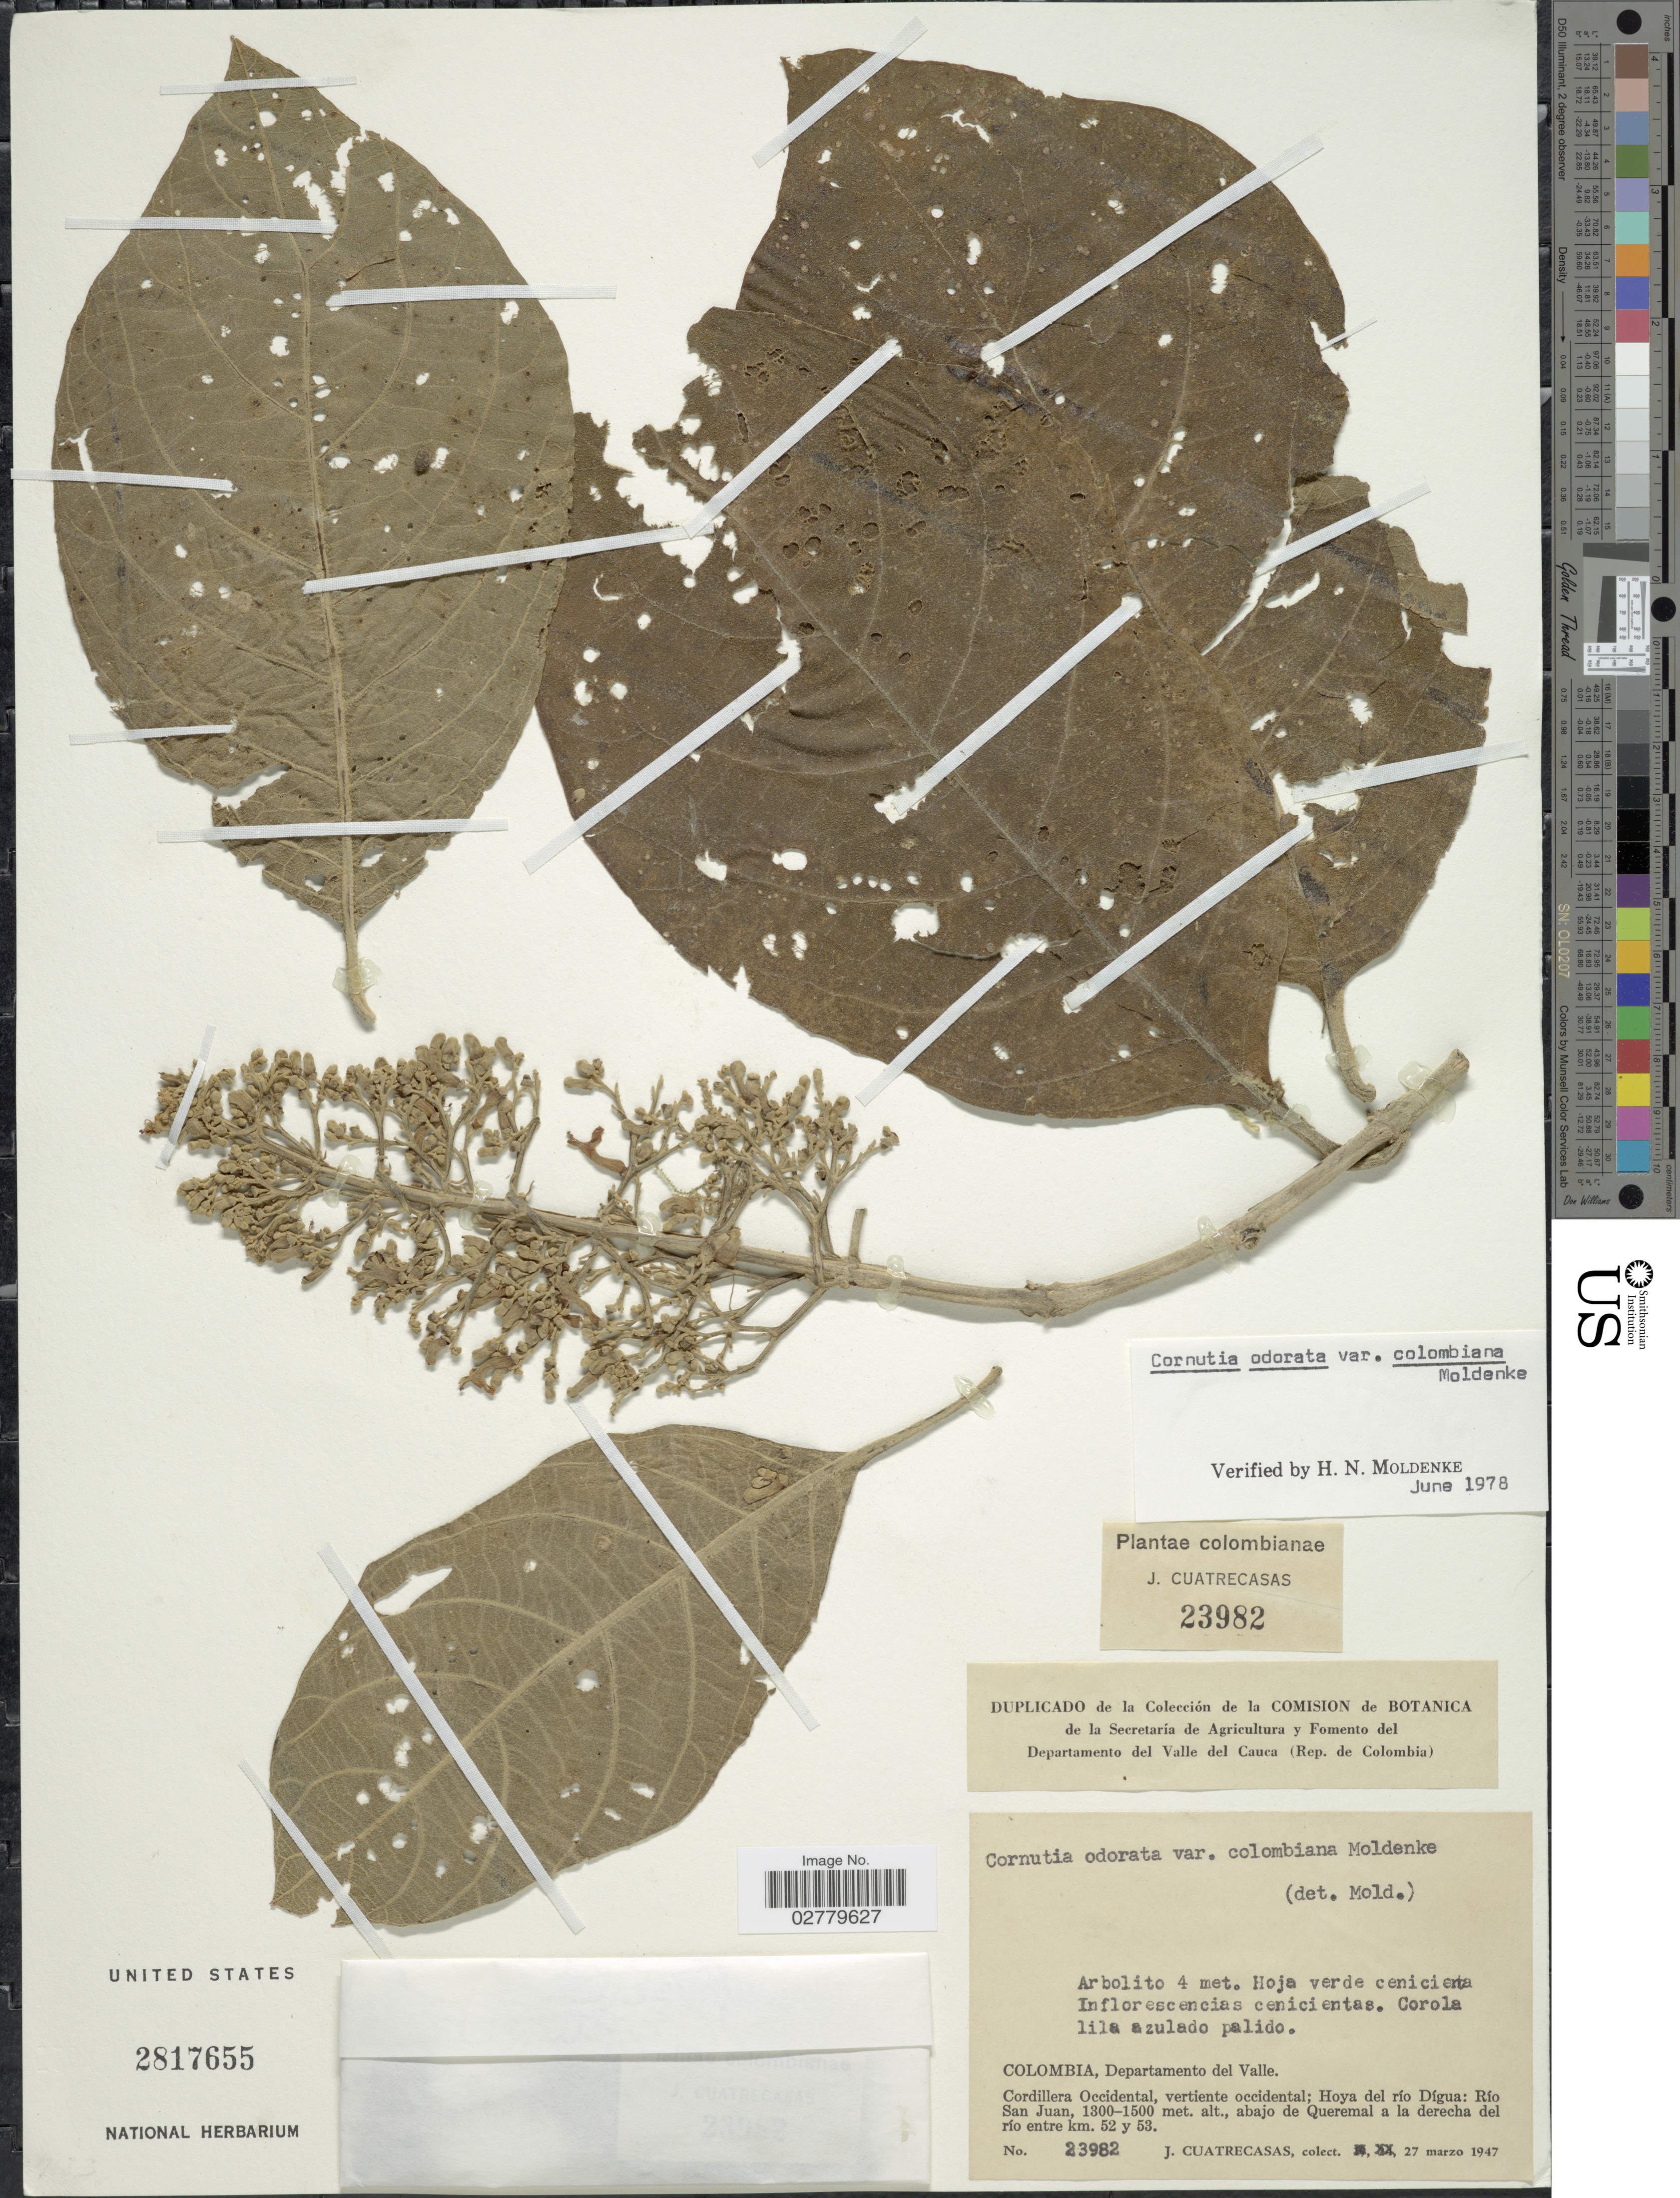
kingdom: Plantae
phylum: Tracheophyta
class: Magnoliopsida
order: Lamiales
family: Lamiaceae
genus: Cornutia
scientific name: Cornutia odorata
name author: (Poepp.) Schauer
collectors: J. Cuatrecasas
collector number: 23982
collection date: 1947-03-27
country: Colombia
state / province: Valle del Cauca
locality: Departamento del Valle. Cordillera Occidental, vertiente occidental; Hoya del río Dígua: Río San Juan. abajo de Queremal a la derecha del río entre km. 52 y 53.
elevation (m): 1300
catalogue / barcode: US 2817655